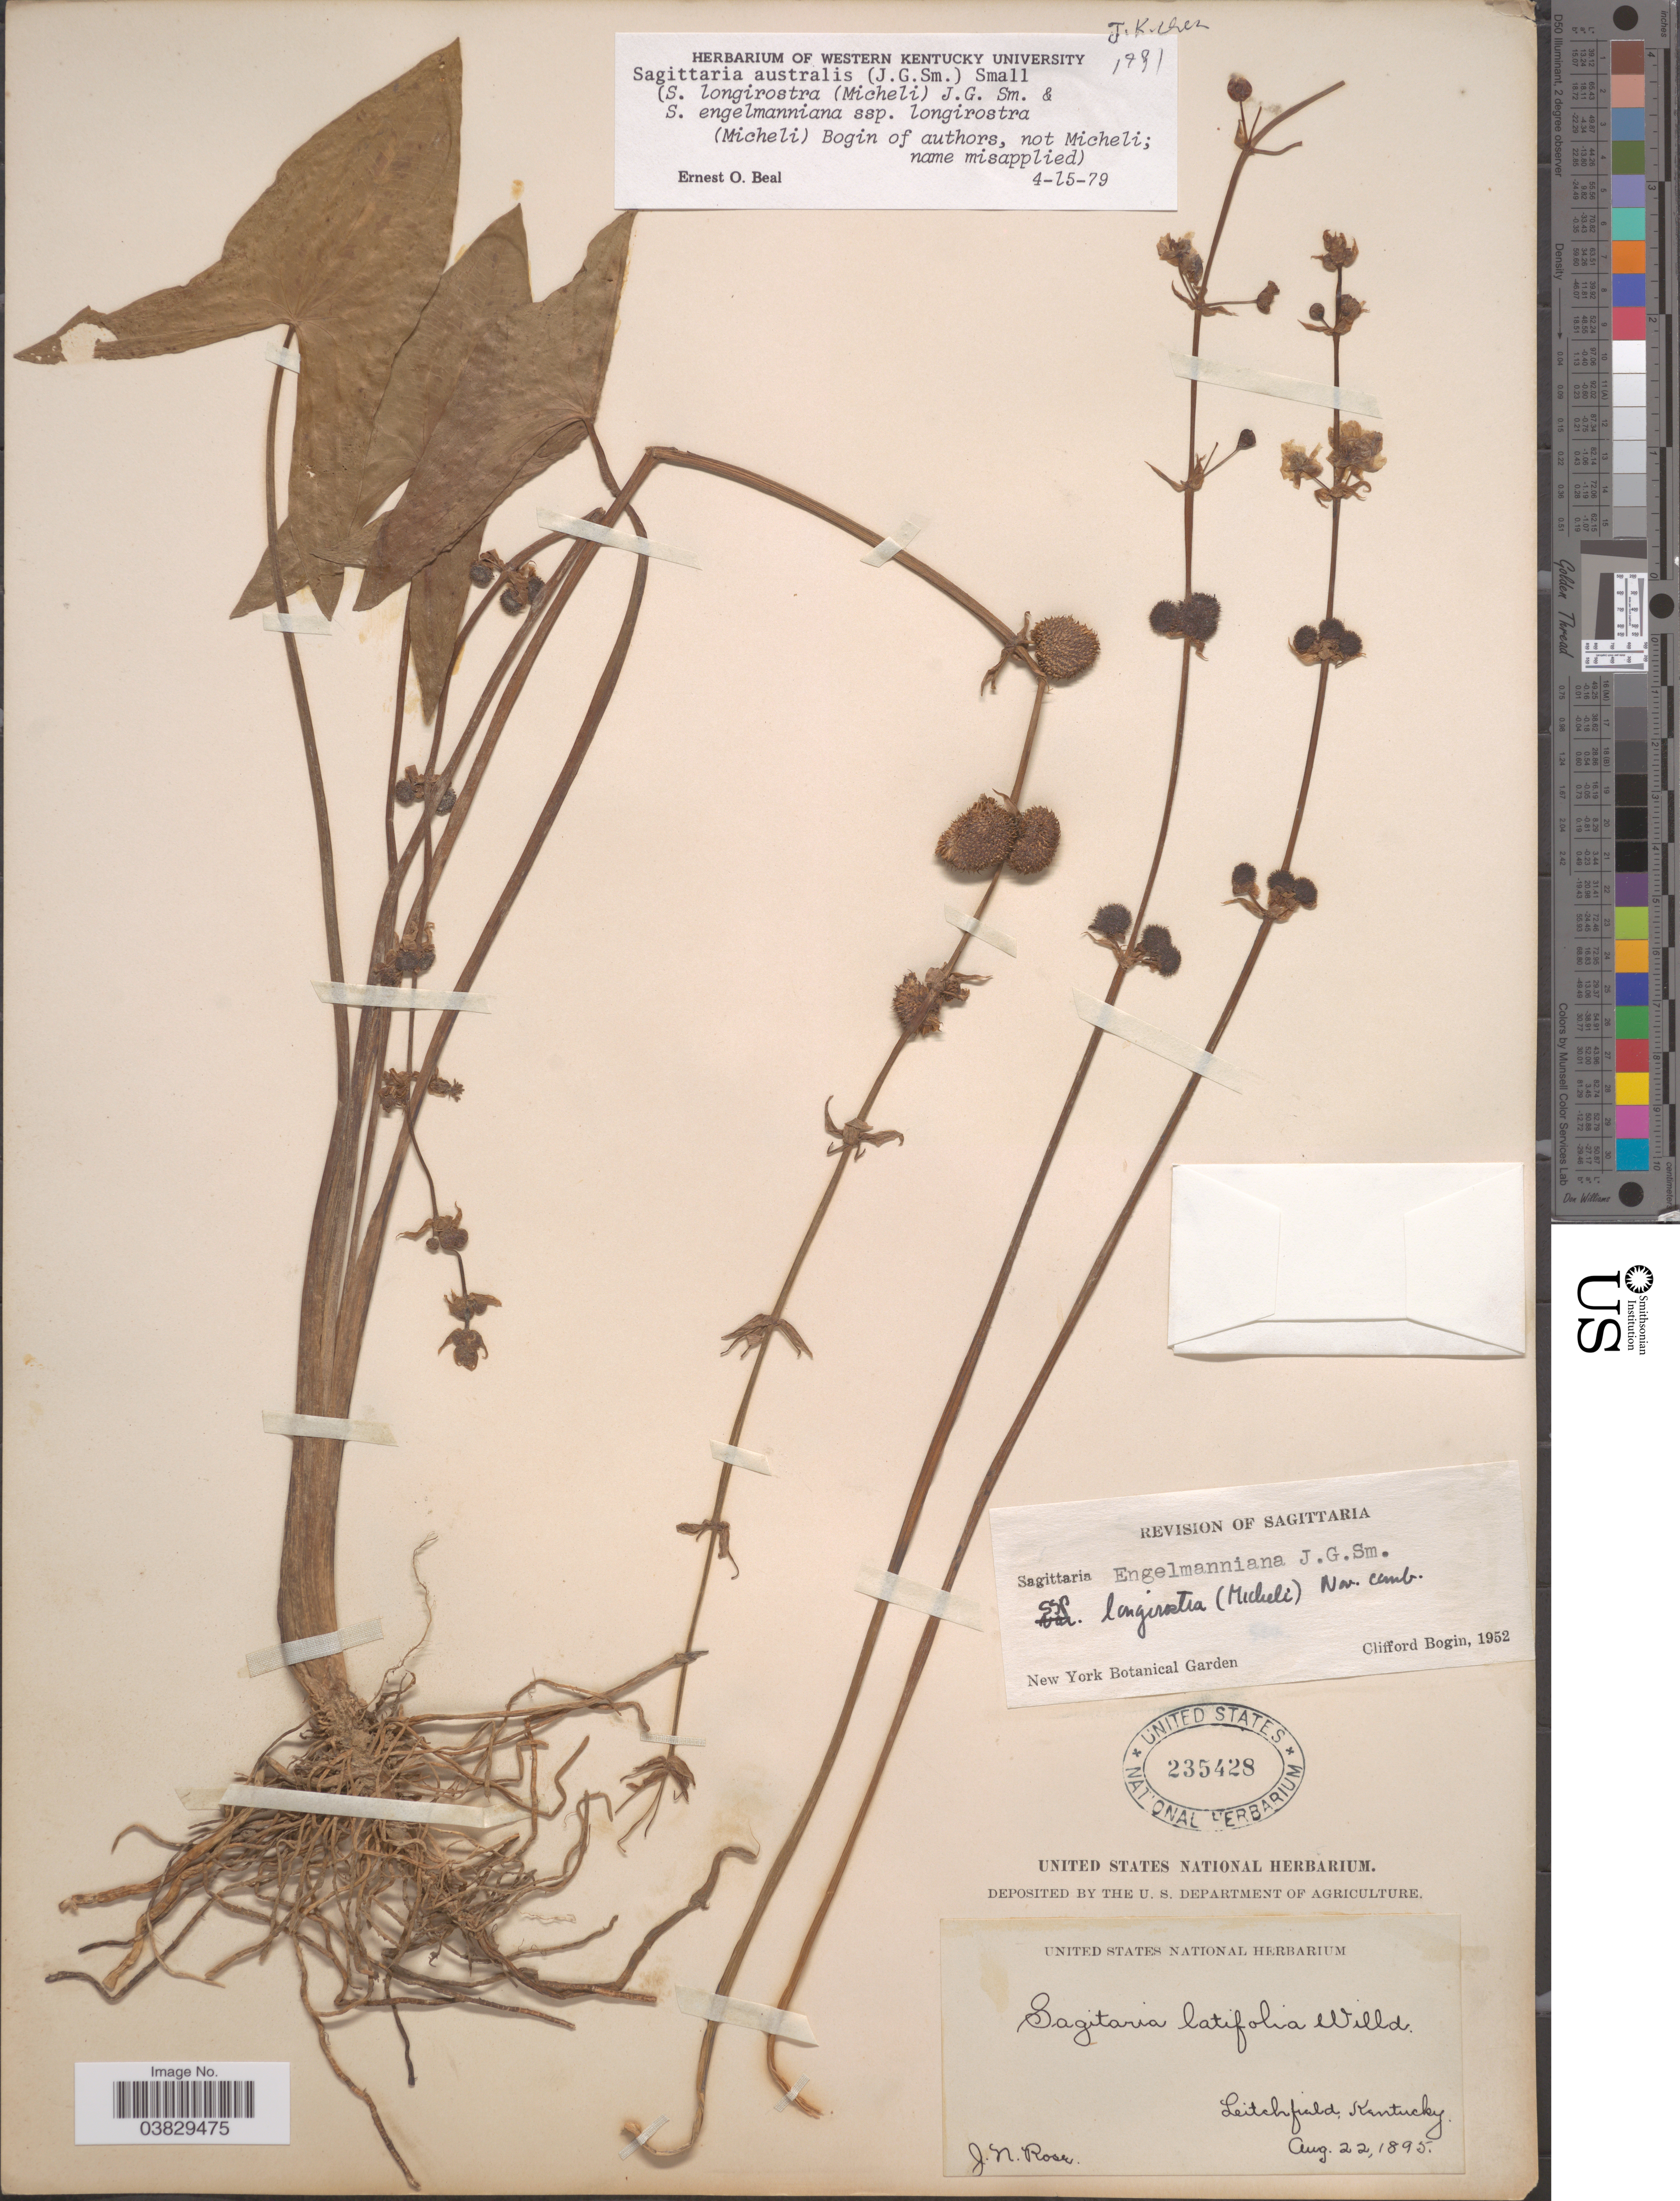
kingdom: Plantae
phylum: Tracheophyta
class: Liliopsida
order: Alismatales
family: Alismataceae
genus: Sagittaria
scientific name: Sagittaria australis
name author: (J.G. Sm. ex C. Mohr) Small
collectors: J. N. Rose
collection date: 1895-08-22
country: United States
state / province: Kentucky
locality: Leitchfield.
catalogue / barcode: US 235428